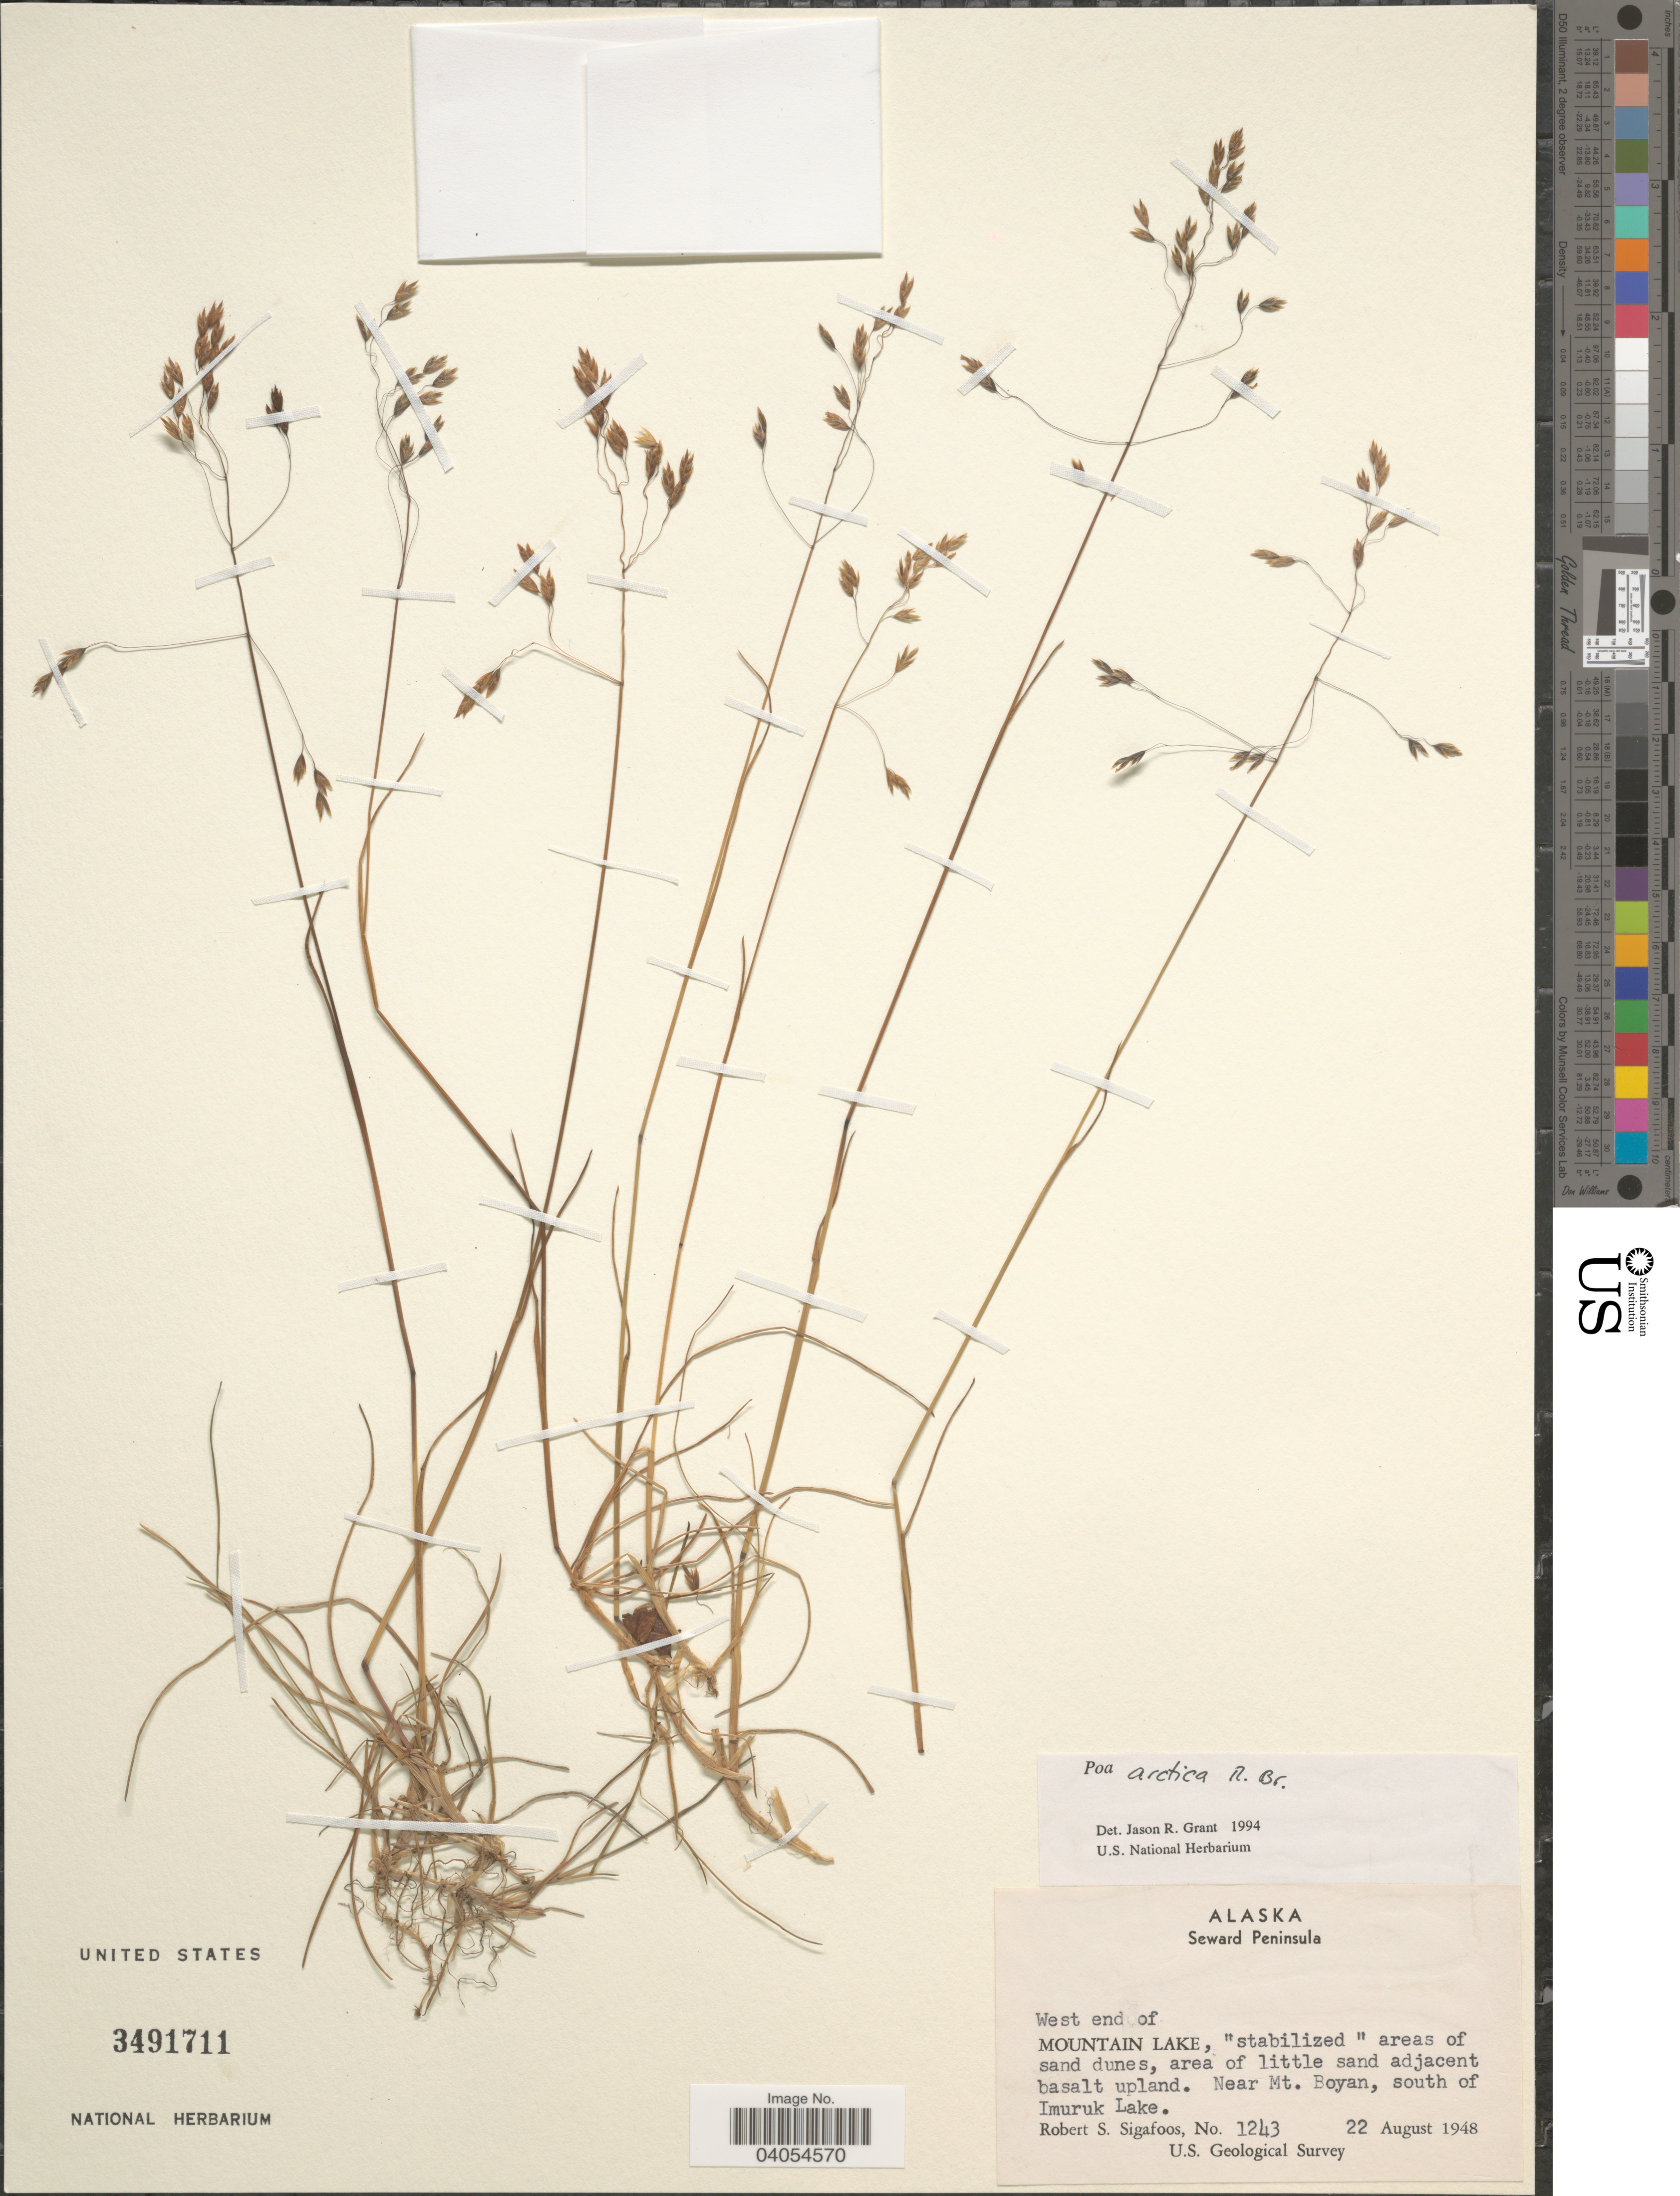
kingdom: Plantae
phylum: Tracheophyta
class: Liliopsida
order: Poales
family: Poaceae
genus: Poa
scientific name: Poa arctica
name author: R. Br.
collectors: R. Sigafoos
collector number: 1243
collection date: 1948-08-22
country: United States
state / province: Alaska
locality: Seward Peninsula. West end of Mountain Lake, "stabilized" areas of sand dunes, area of little sand adjacent basalt upland. Near Mt. Boyan, south of Imuruk Lake.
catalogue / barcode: US 3491711